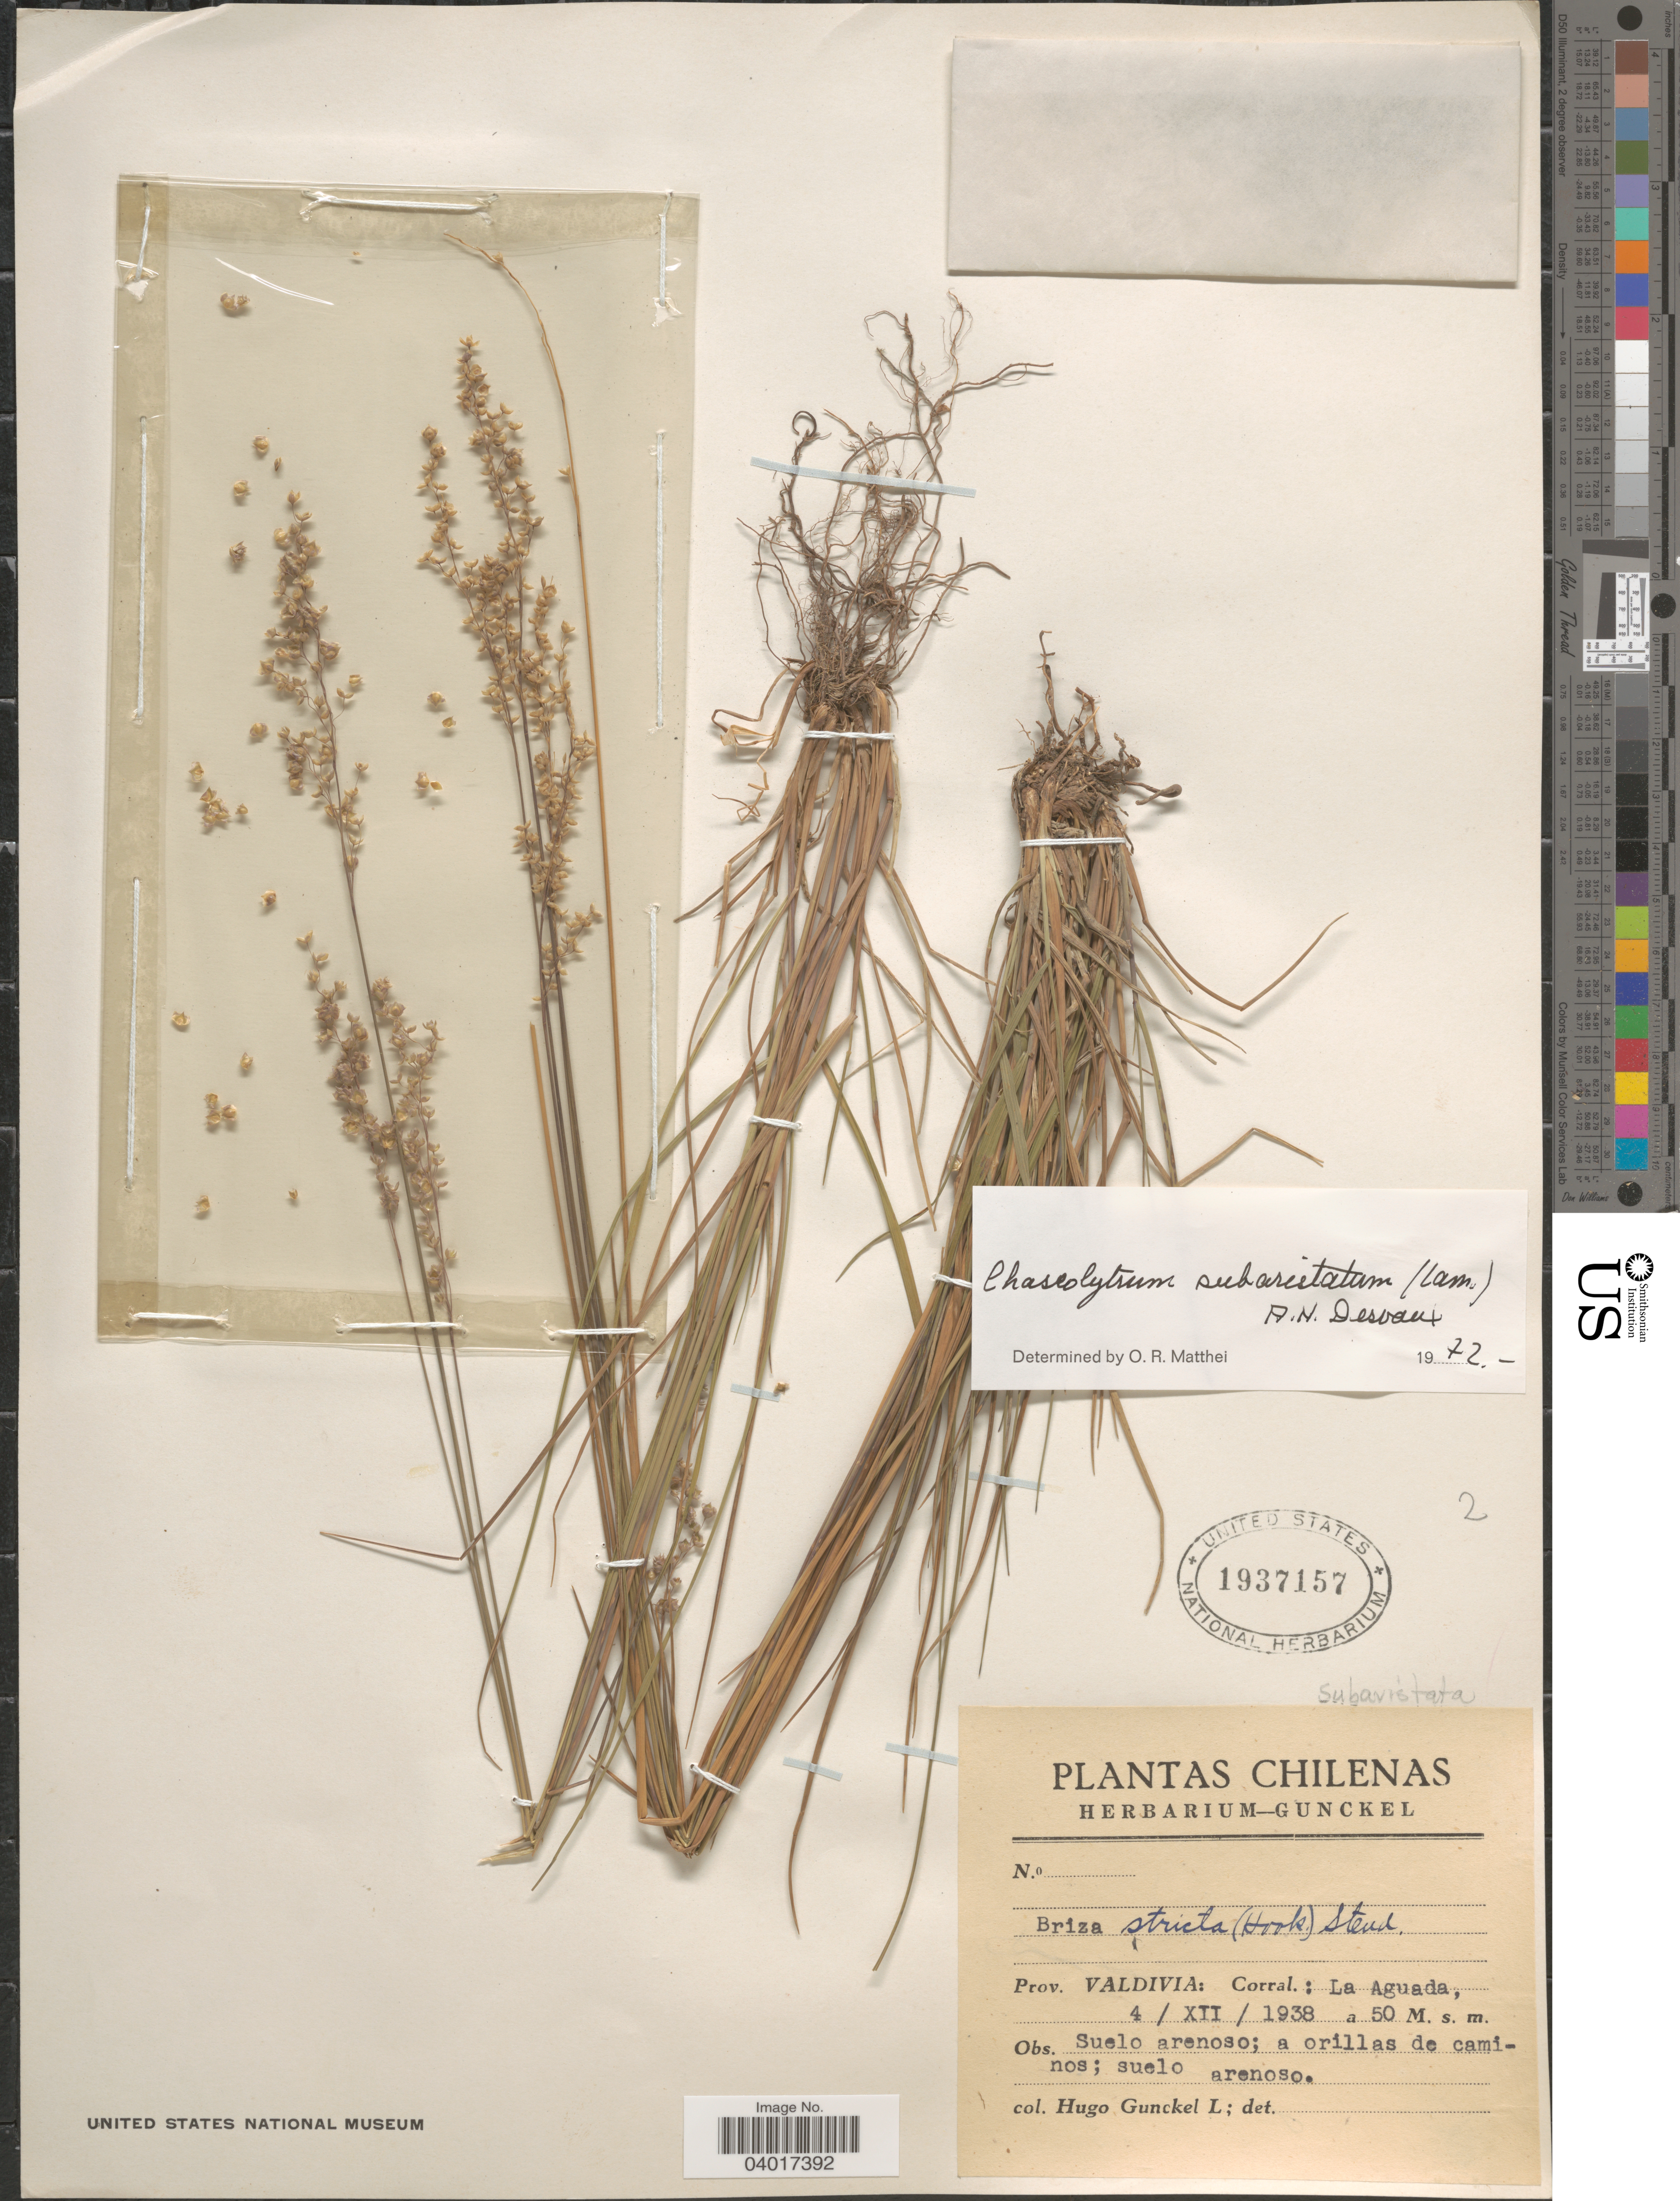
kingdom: Plantae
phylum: Tracheophyta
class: Liliopsida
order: Poales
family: Poaceae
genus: Chascolytrum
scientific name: Chascolytrum subaristatum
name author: (Lam.) Desv.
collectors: H. Gunckel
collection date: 1938-12-04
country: Chile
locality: Chilenas. Prov. Valdivia: Corral.; La Aguada.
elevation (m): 50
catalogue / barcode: US 1937157